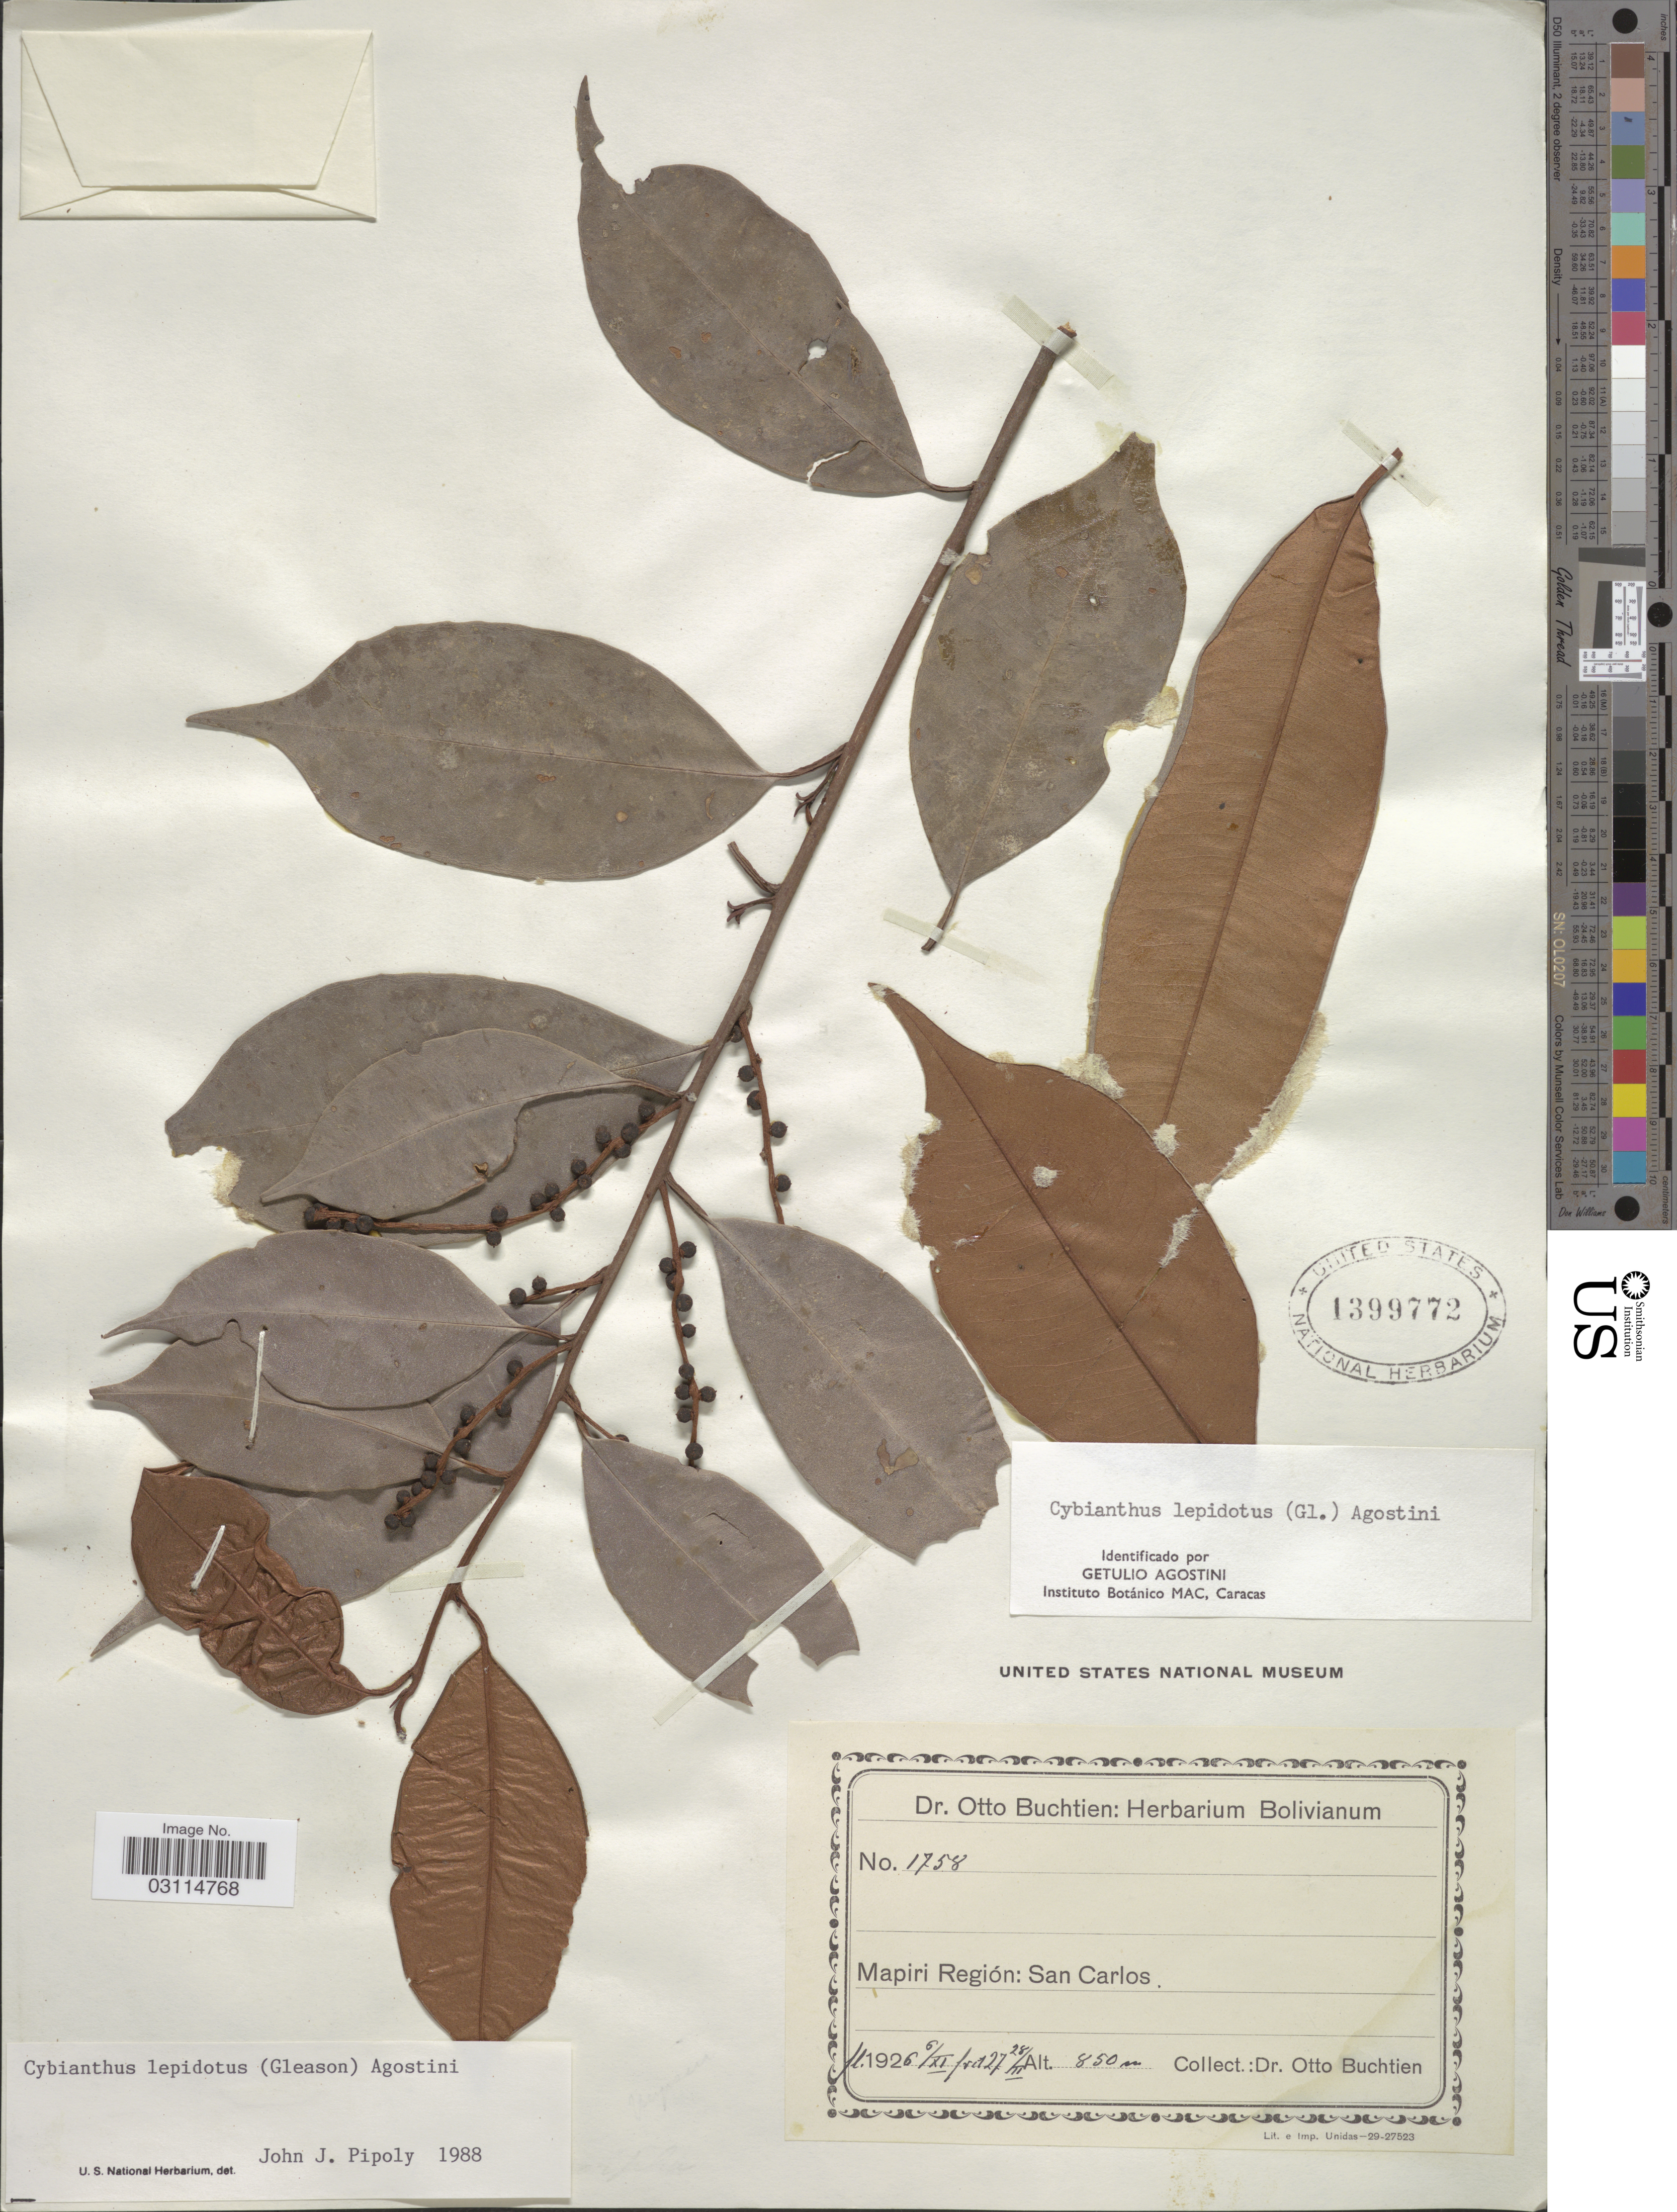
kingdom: Plantae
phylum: Tracheophyta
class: Magnoliopsida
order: Ericales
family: Primulaceae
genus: Cybianthus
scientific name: Cybianthus lepidotus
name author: (Gleason) G. Agostini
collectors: O. Buchtien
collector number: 1758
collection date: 1926-11-06/1927-02-28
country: Bolivia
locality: Mapiri Region: San Carlos.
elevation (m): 850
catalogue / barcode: US 1399772